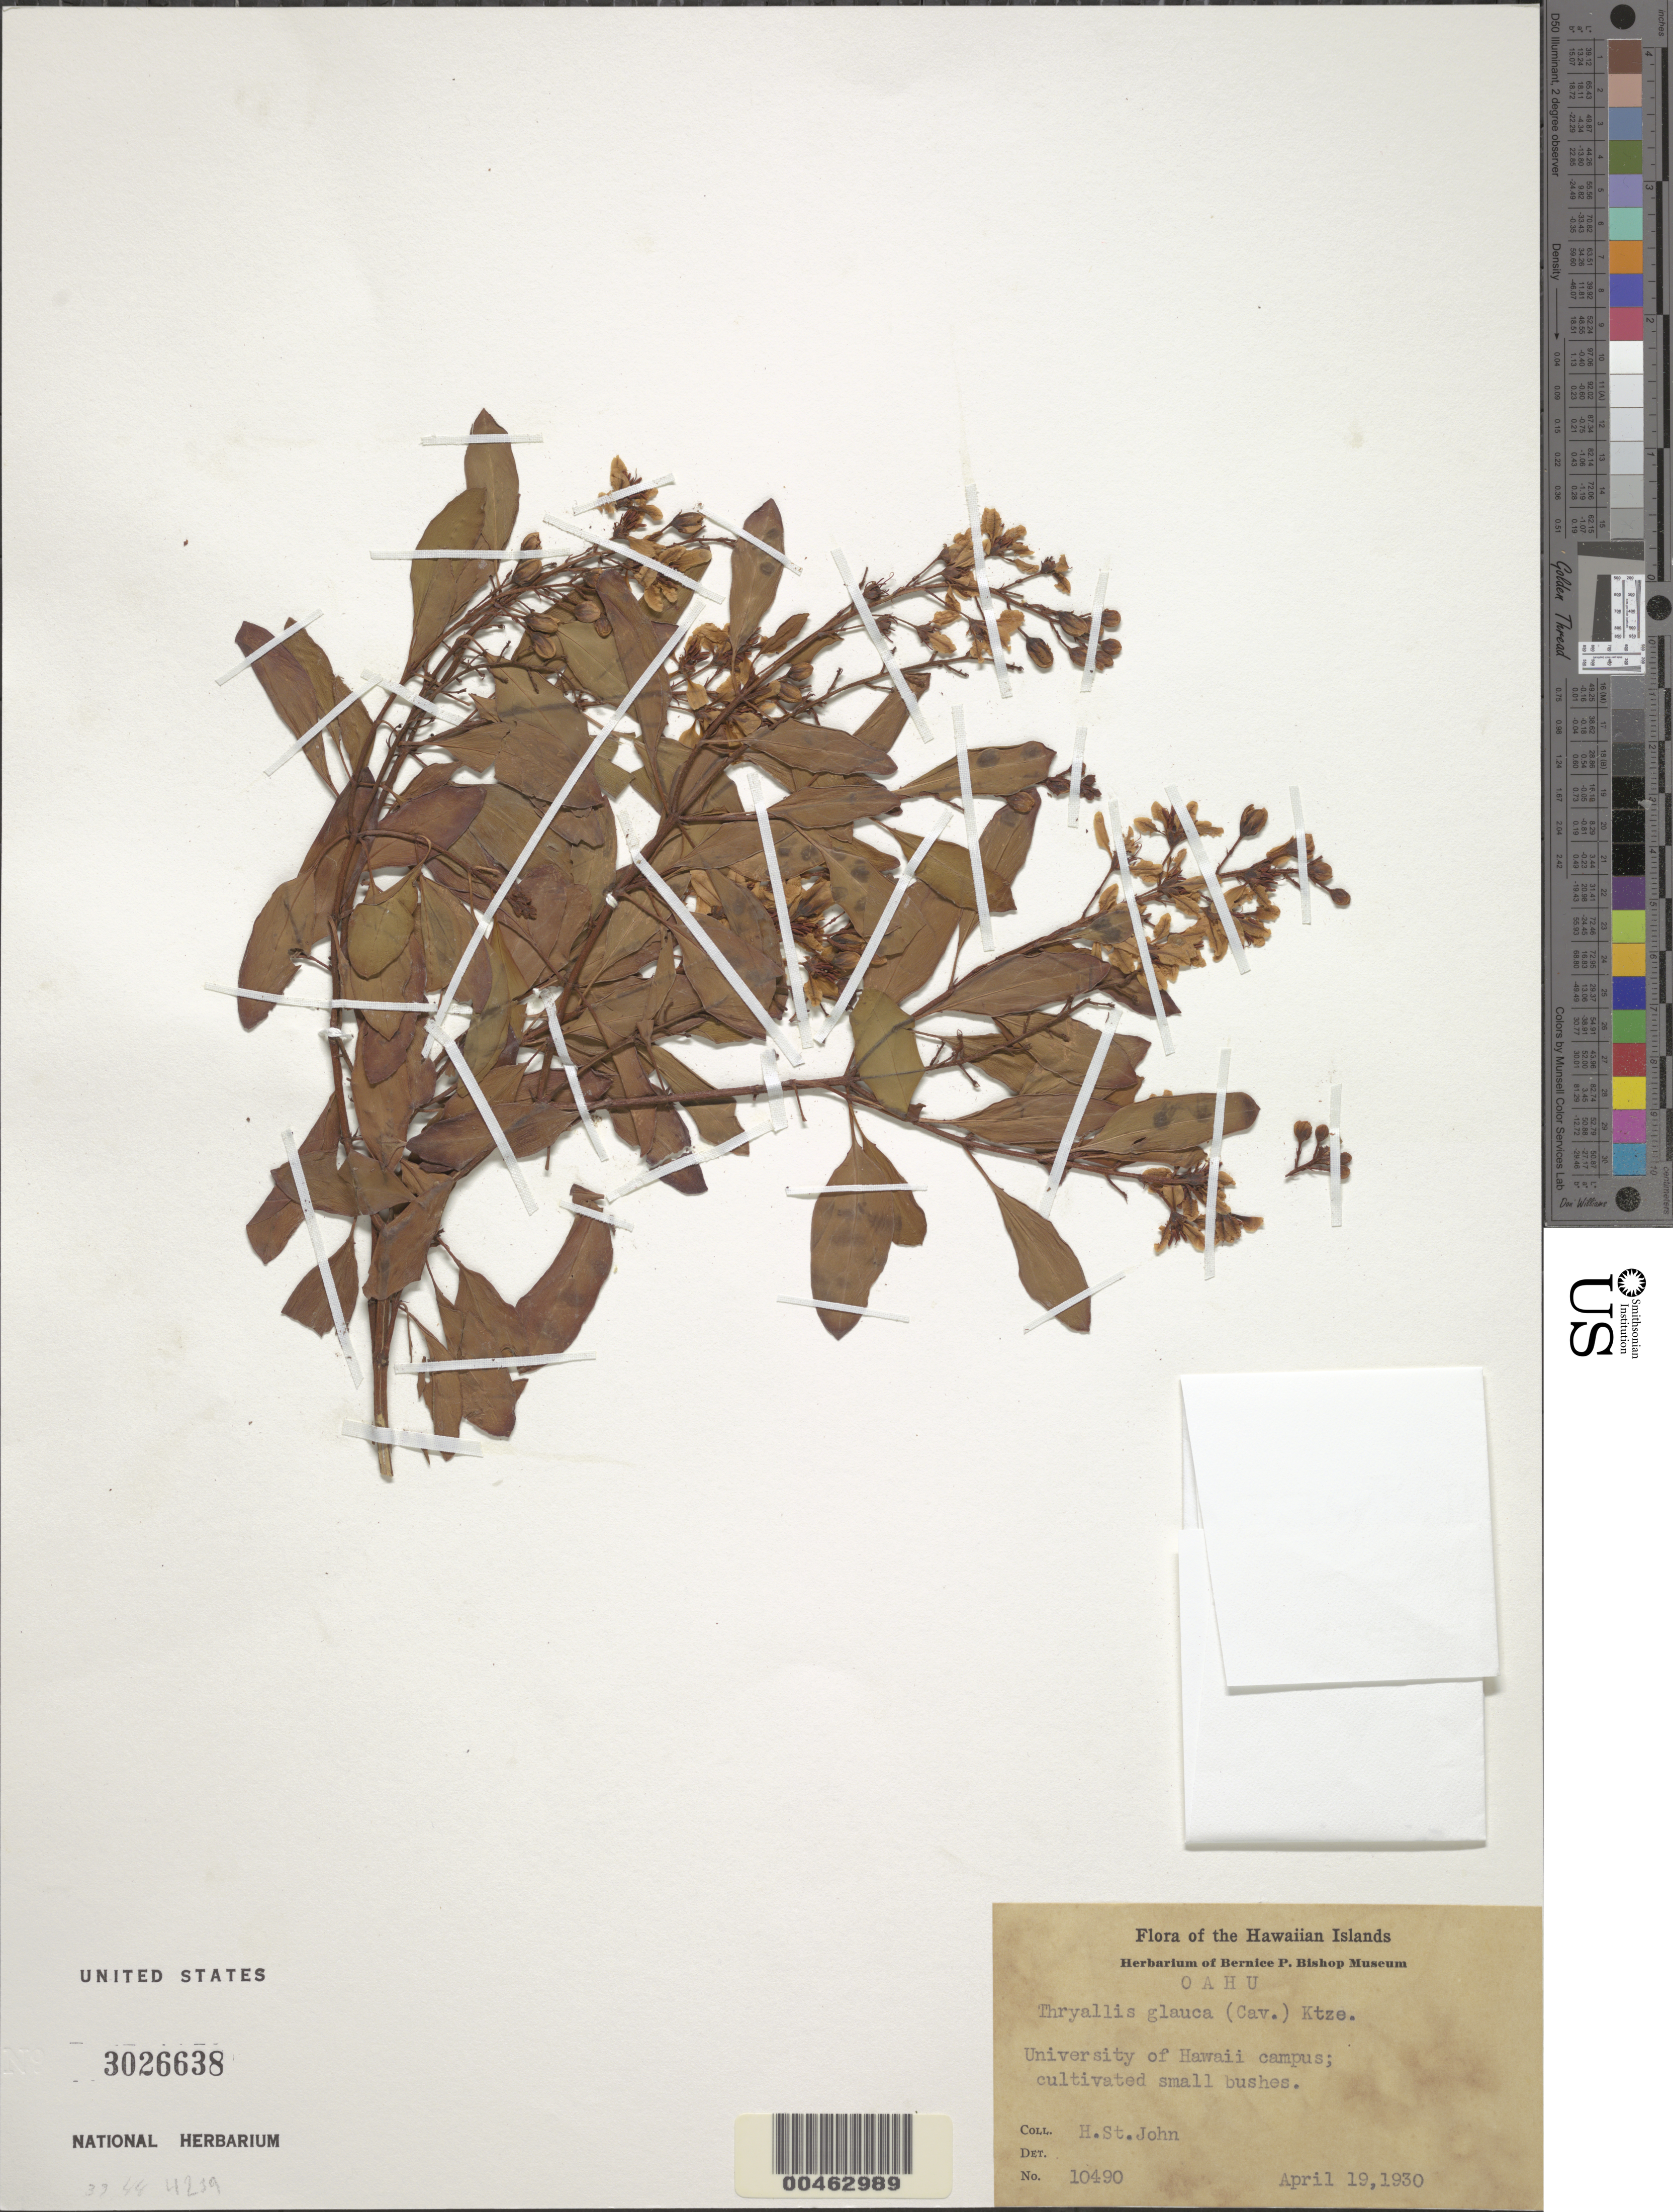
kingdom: Plantae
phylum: Tracheophyta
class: Magnoliopsida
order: Malpighiales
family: Malpighiaceae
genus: Thryallis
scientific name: Thryallis glauca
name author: (Cav.) Kuntze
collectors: H. St. John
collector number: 10490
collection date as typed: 19 Apr 1930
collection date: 1930-04-19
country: United States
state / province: Hawaii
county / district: Honolulu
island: Oahu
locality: University of Hawaii campus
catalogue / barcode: US 3026638